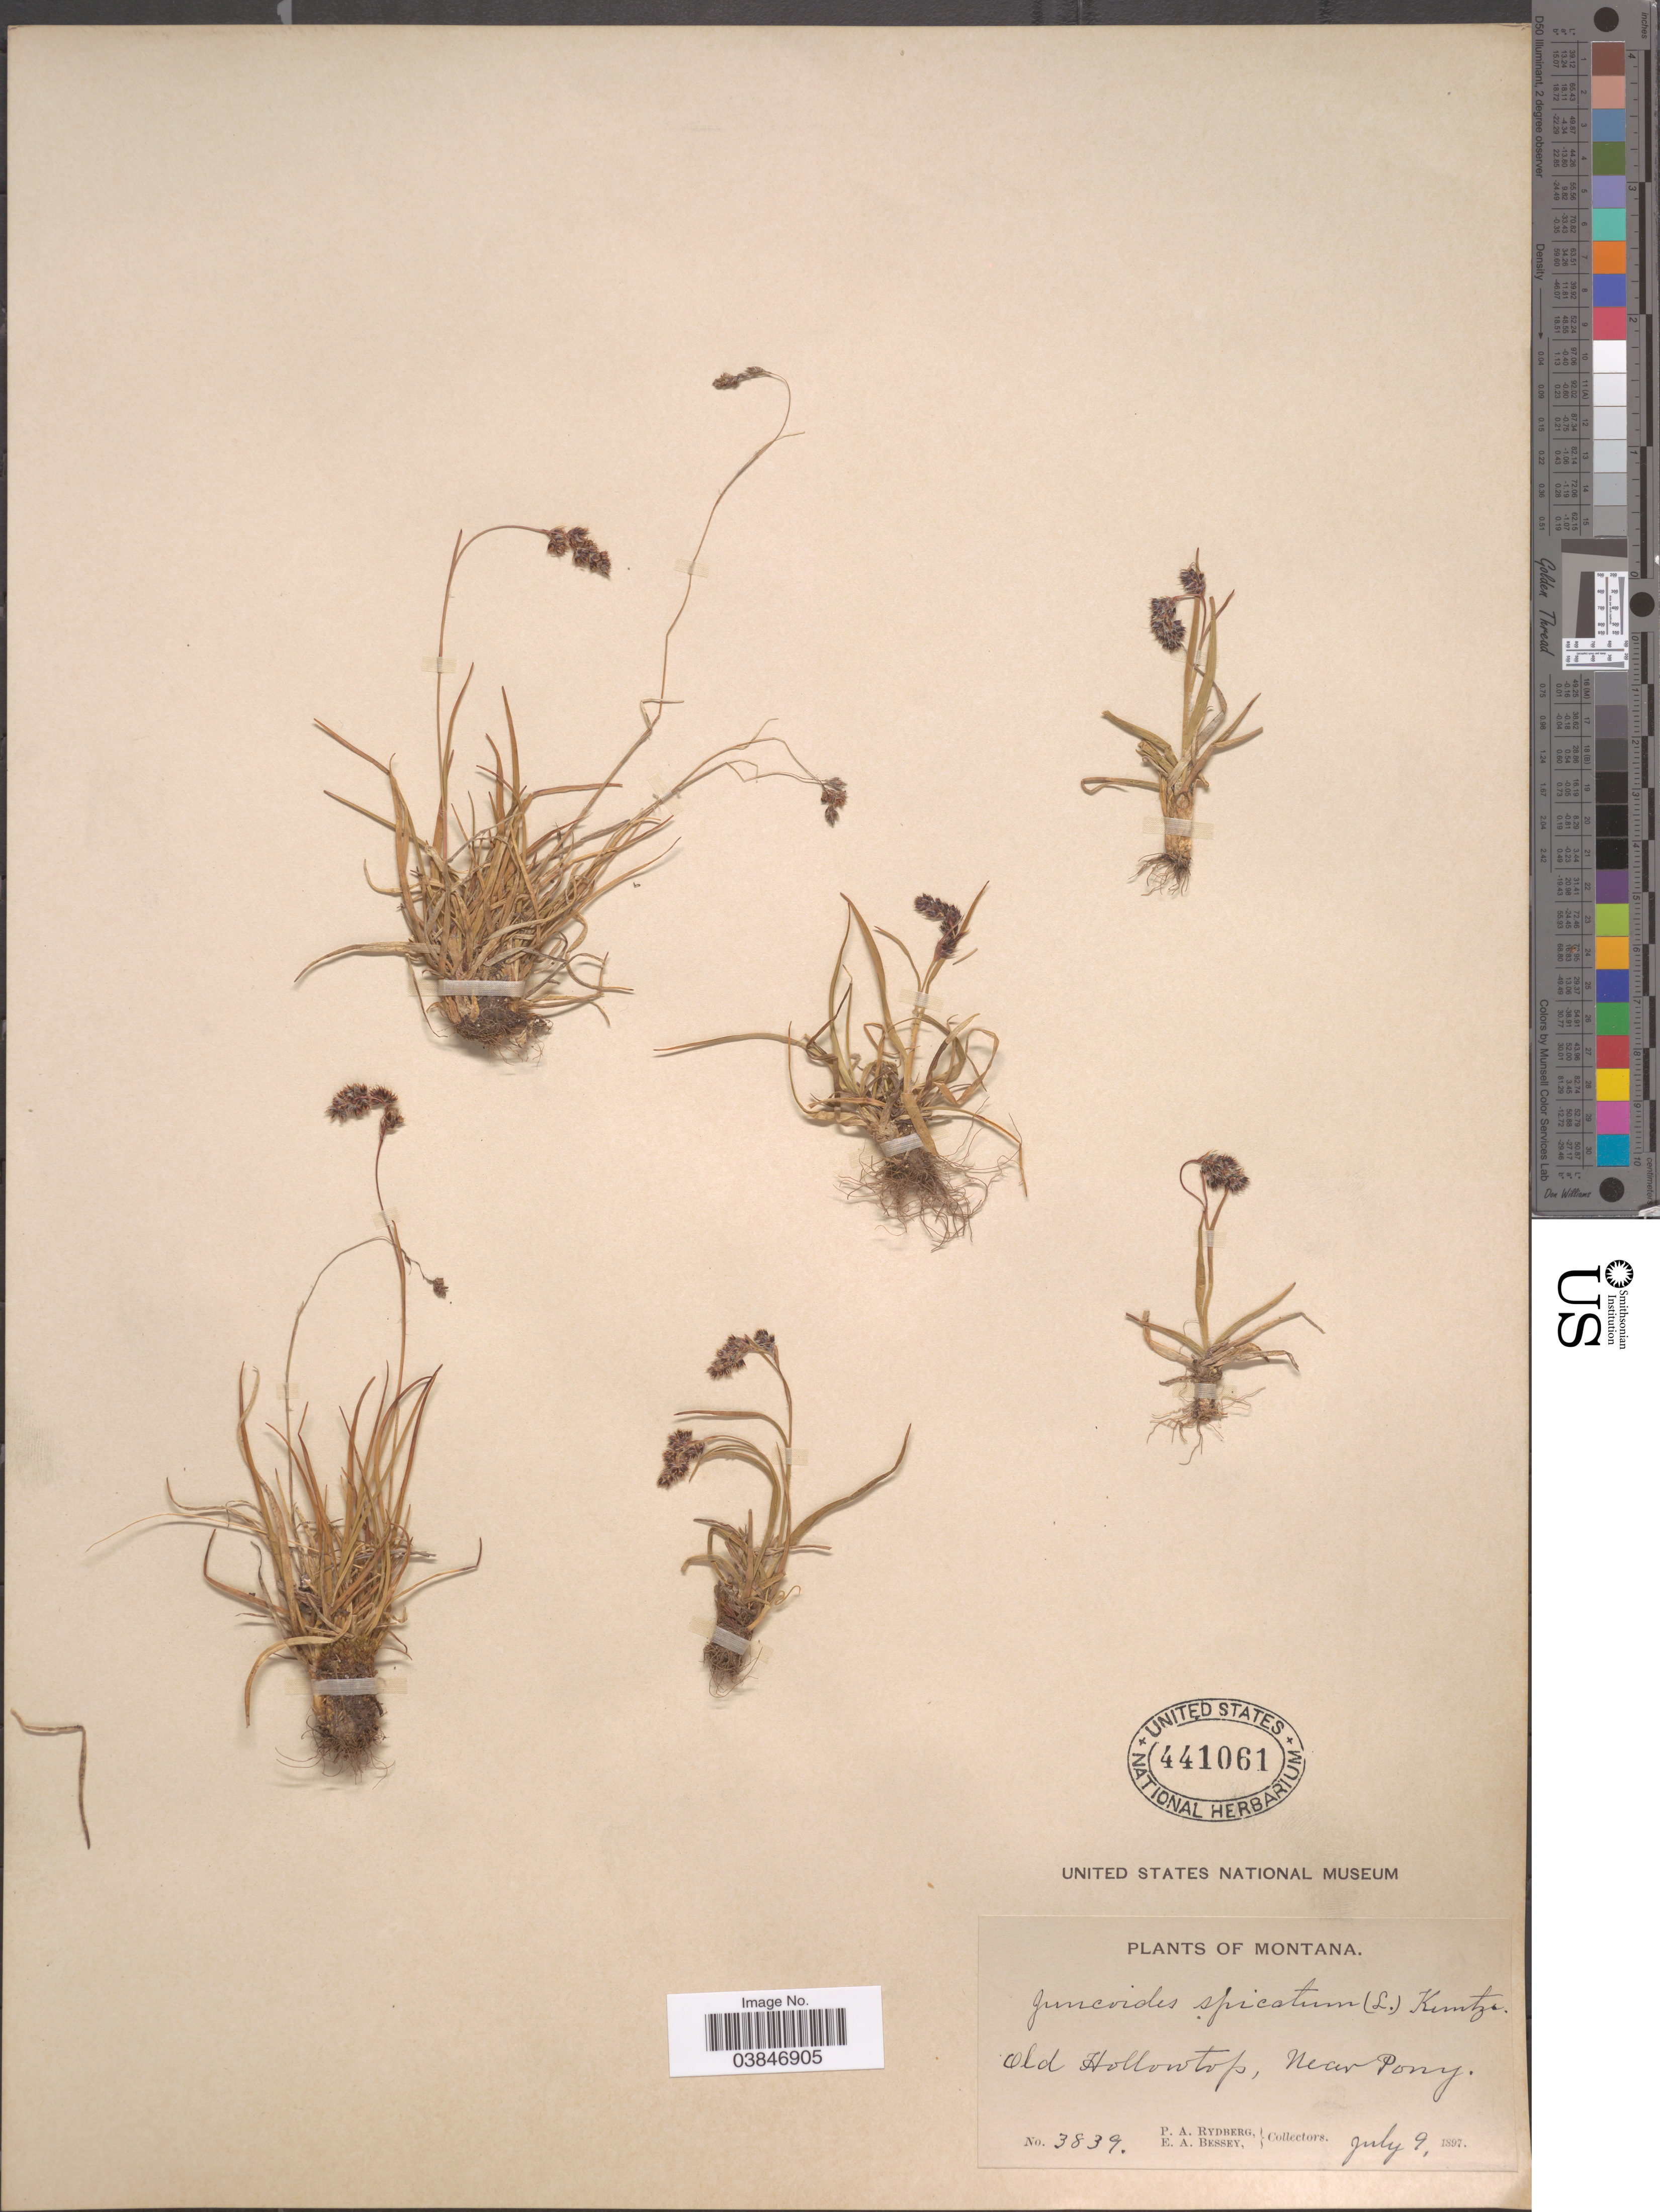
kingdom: Plantae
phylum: Tracheophyta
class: Liliopsida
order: Poales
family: Juncaceae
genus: Luzula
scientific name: Luzula spicata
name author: (L.) DC.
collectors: P. A. Rydberg & E. A. Bessey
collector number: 3839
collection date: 1897-07-09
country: United States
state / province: Montana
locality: Old Hollowtop, Near Pony.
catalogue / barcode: US 441061